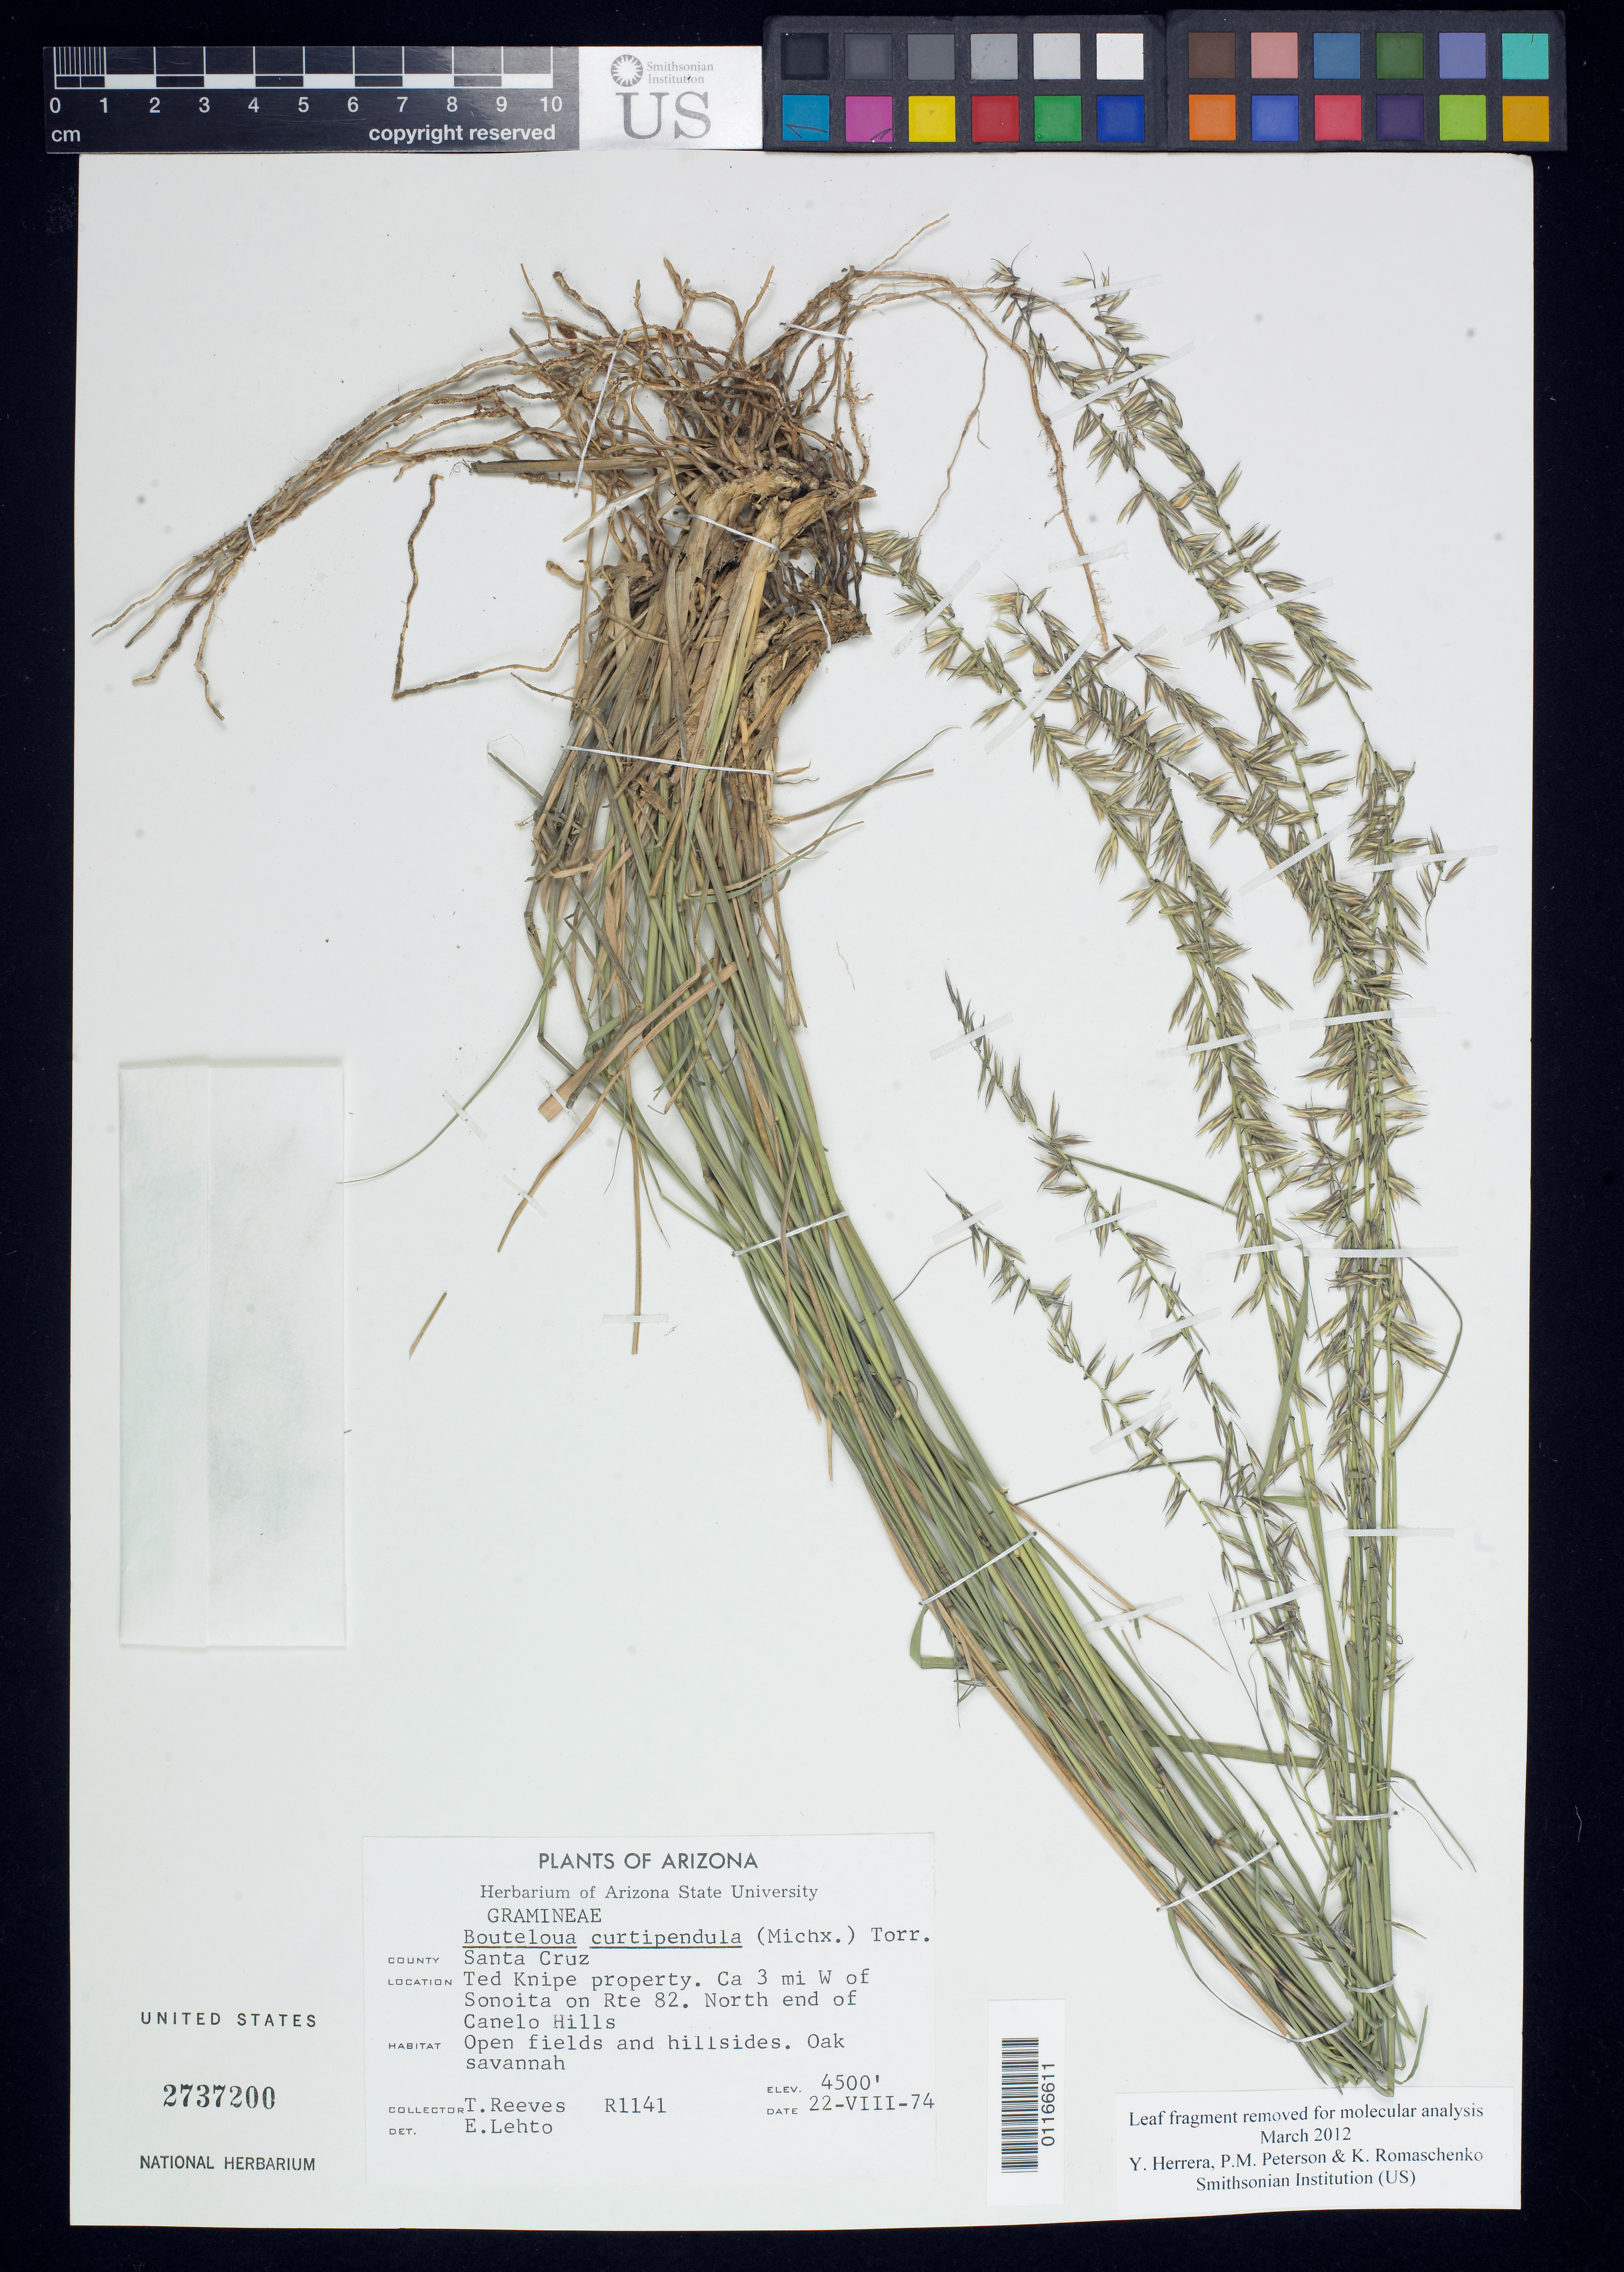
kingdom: Plantae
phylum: Tracheophyta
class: Liliopsida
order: Poales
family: Poaceae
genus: Bouteloua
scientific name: Bouteloua curtipendula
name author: (Michx.) Torr.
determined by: Lehto, E.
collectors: T. Reeves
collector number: R1141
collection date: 1974-08-22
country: United States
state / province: Arizona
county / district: Santa Cruz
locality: Ca. 3 mi west of Sonoita on Rte 82. North end of Canelo Hills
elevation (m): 1372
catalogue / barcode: US 2737200